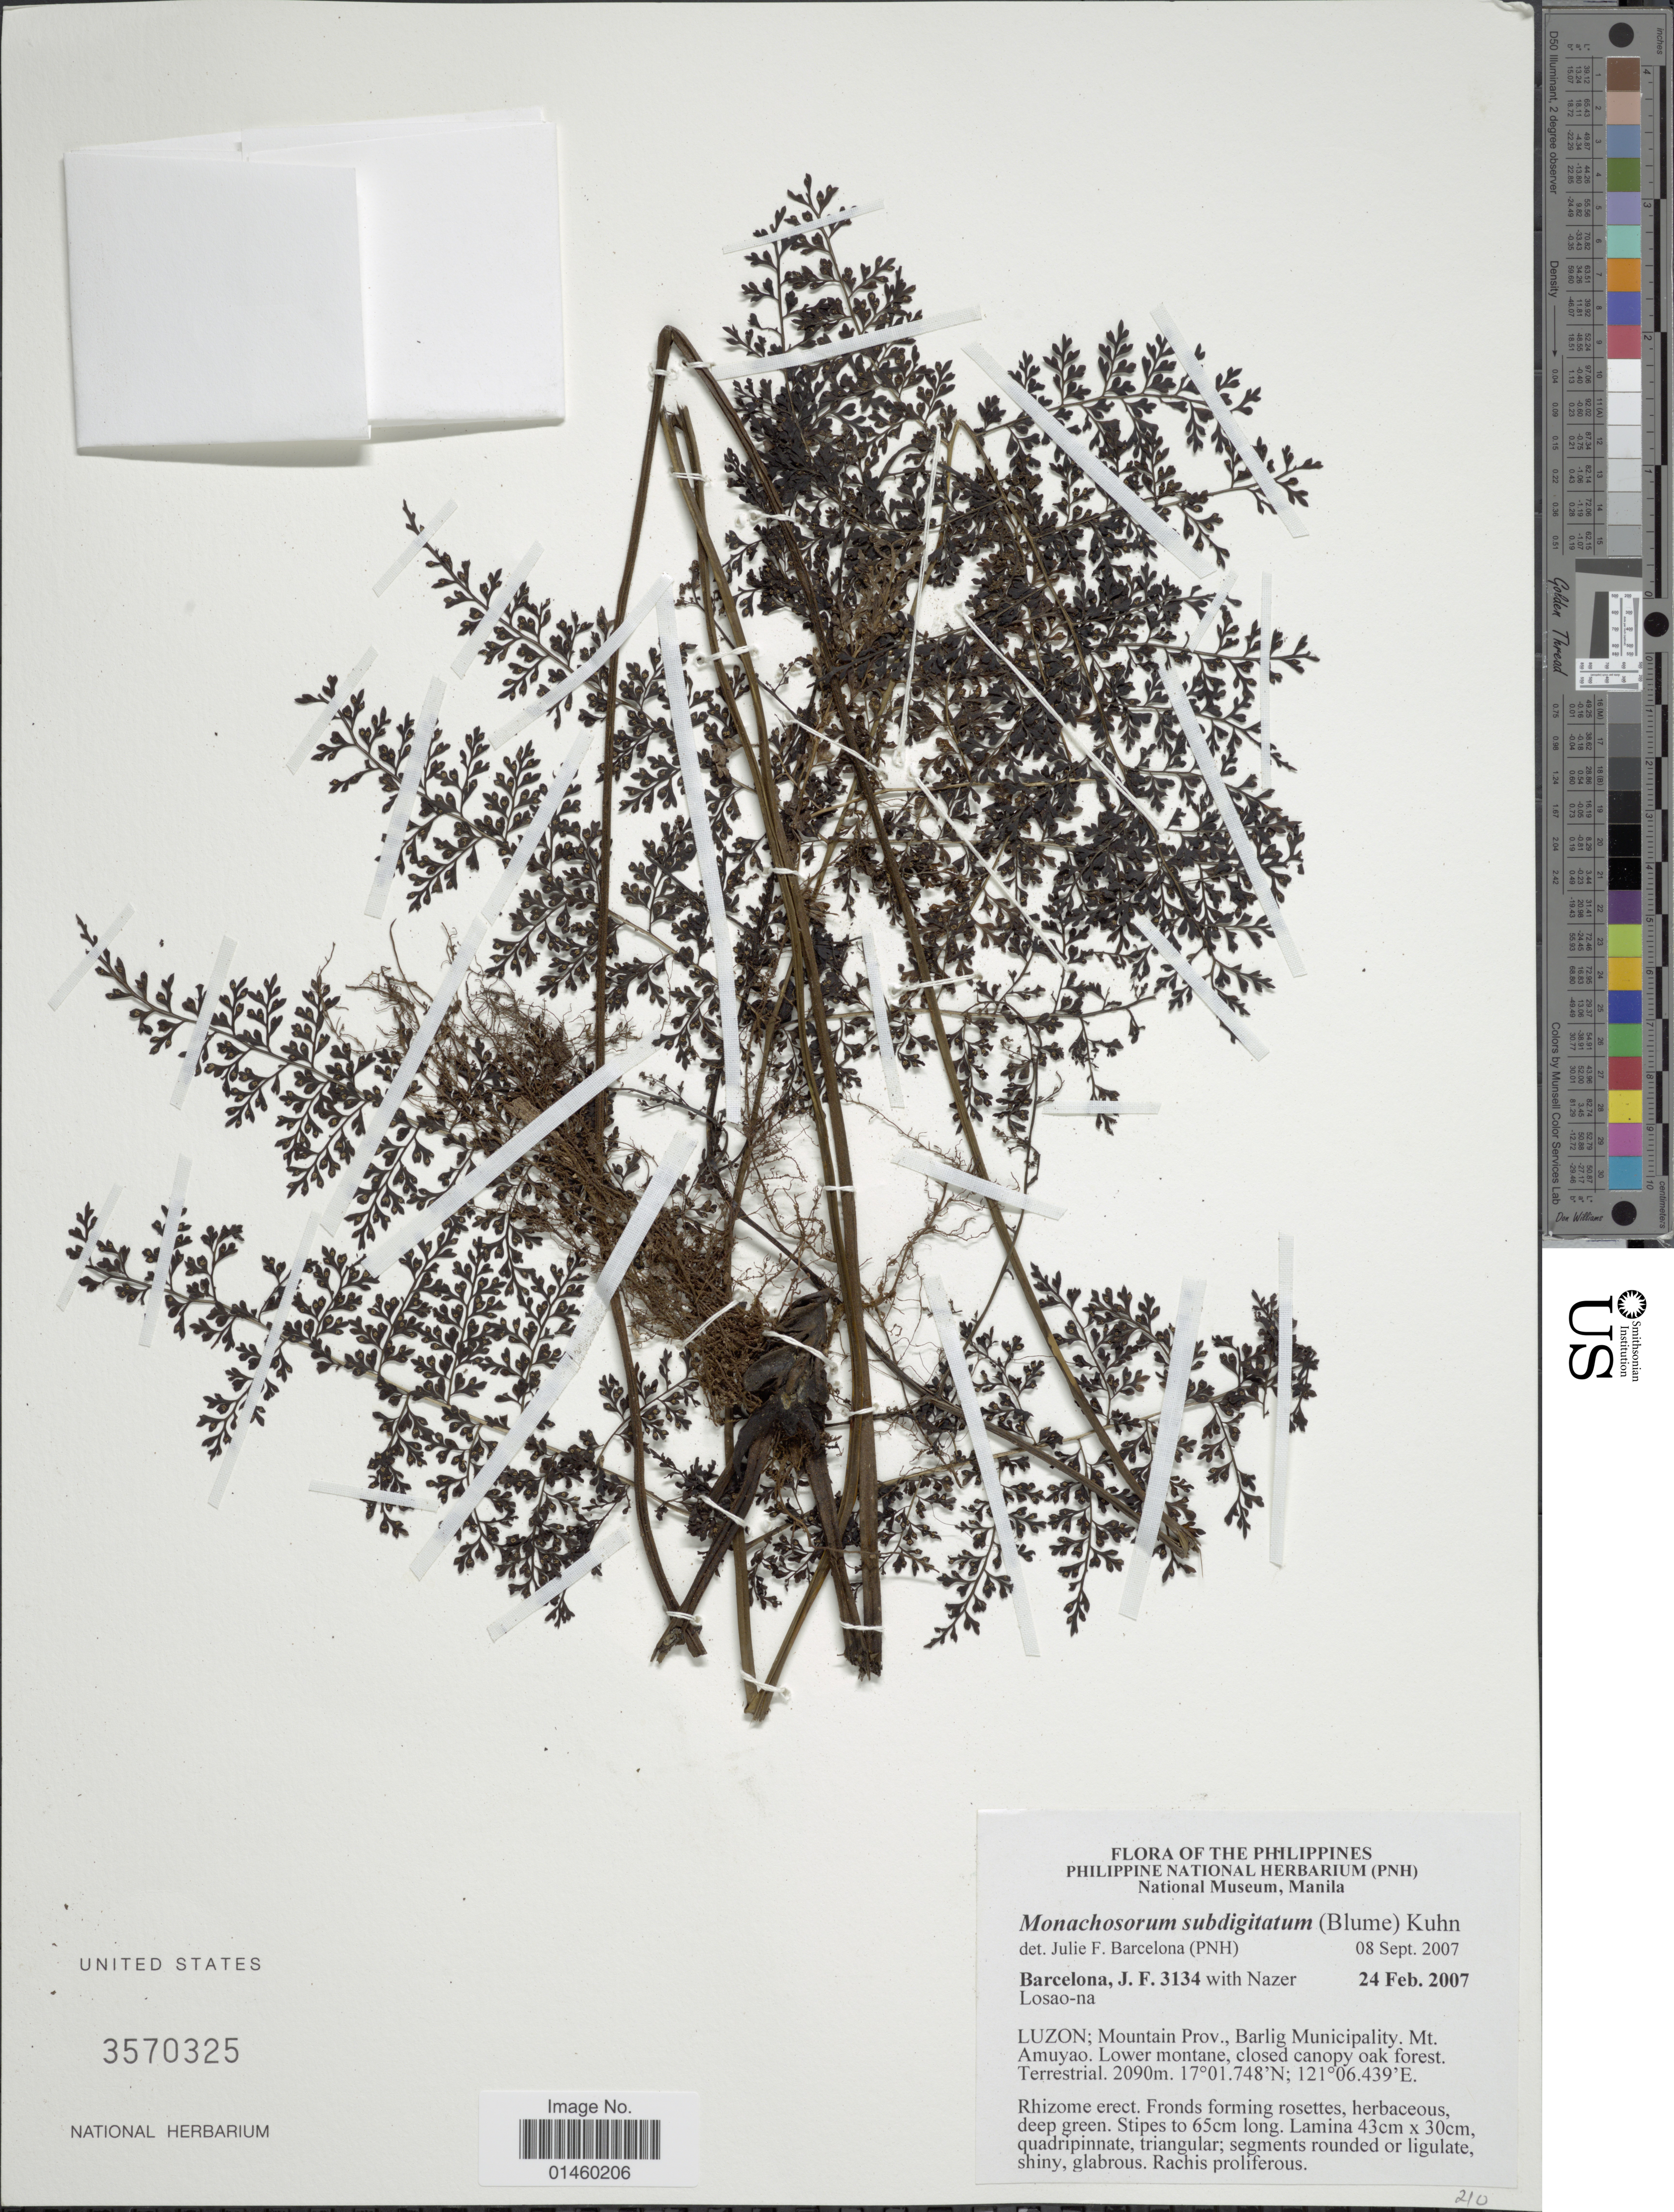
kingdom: Plantae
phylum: Tracheophyta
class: Polypodiopsida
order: Polypodiales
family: Dennstaedtiaceae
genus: Monachosorum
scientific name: Monachosorum subdigitatum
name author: (Blume) Kuhn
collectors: J. F. Barcelona & N. Losao-na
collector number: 3134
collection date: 2007-02-24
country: Philippines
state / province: Cordillera (Administrative Region)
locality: Luzon; Mountain Prov., Barlig Municipality. Mt. Amuyao.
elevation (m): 2090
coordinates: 17 01.748 N, 121 06.439 E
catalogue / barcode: US 3570325